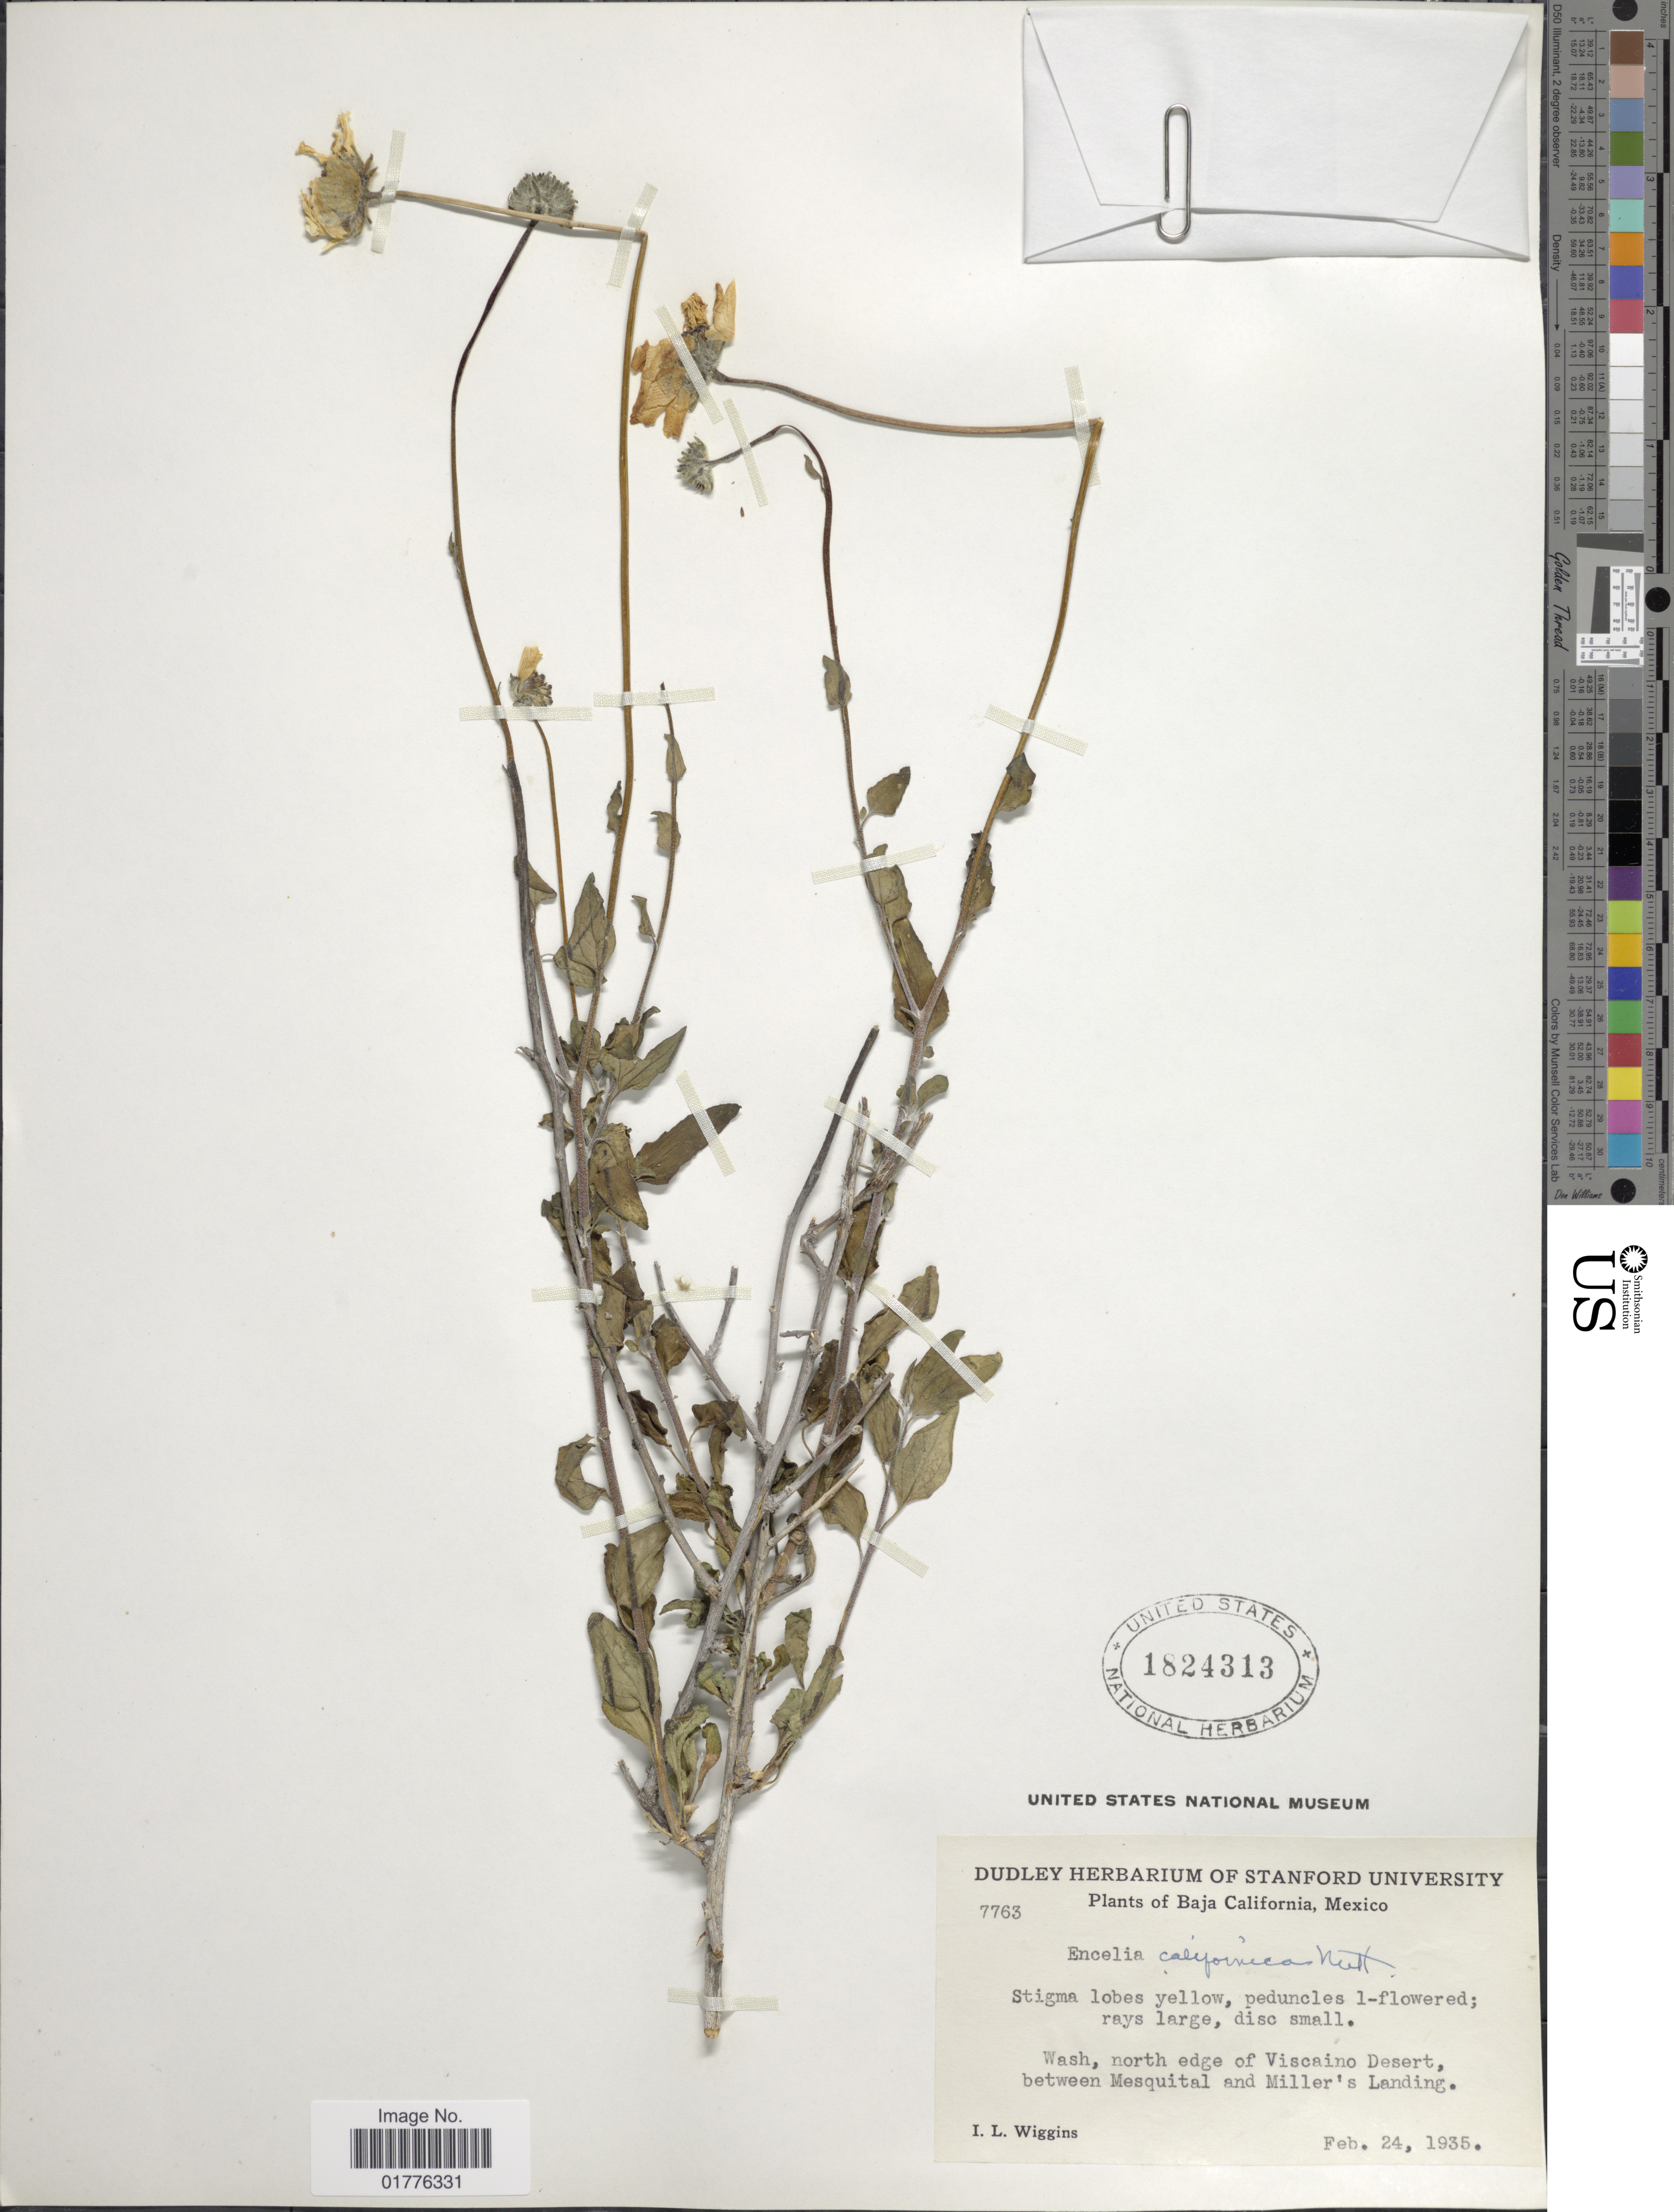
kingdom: Plantae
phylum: Tracheophyta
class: Magnoliopsida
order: Asterales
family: Asteraceae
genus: Encelia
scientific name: Encelia californica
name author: Nutt.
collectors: I. L. Wiggins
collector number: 7763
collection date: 1935-02-24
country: Mexico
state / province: Baja California Sur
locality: Wash, north edge of Viscaino Desert, between Mesquital and Miller's Landing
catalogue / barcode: US 1824313